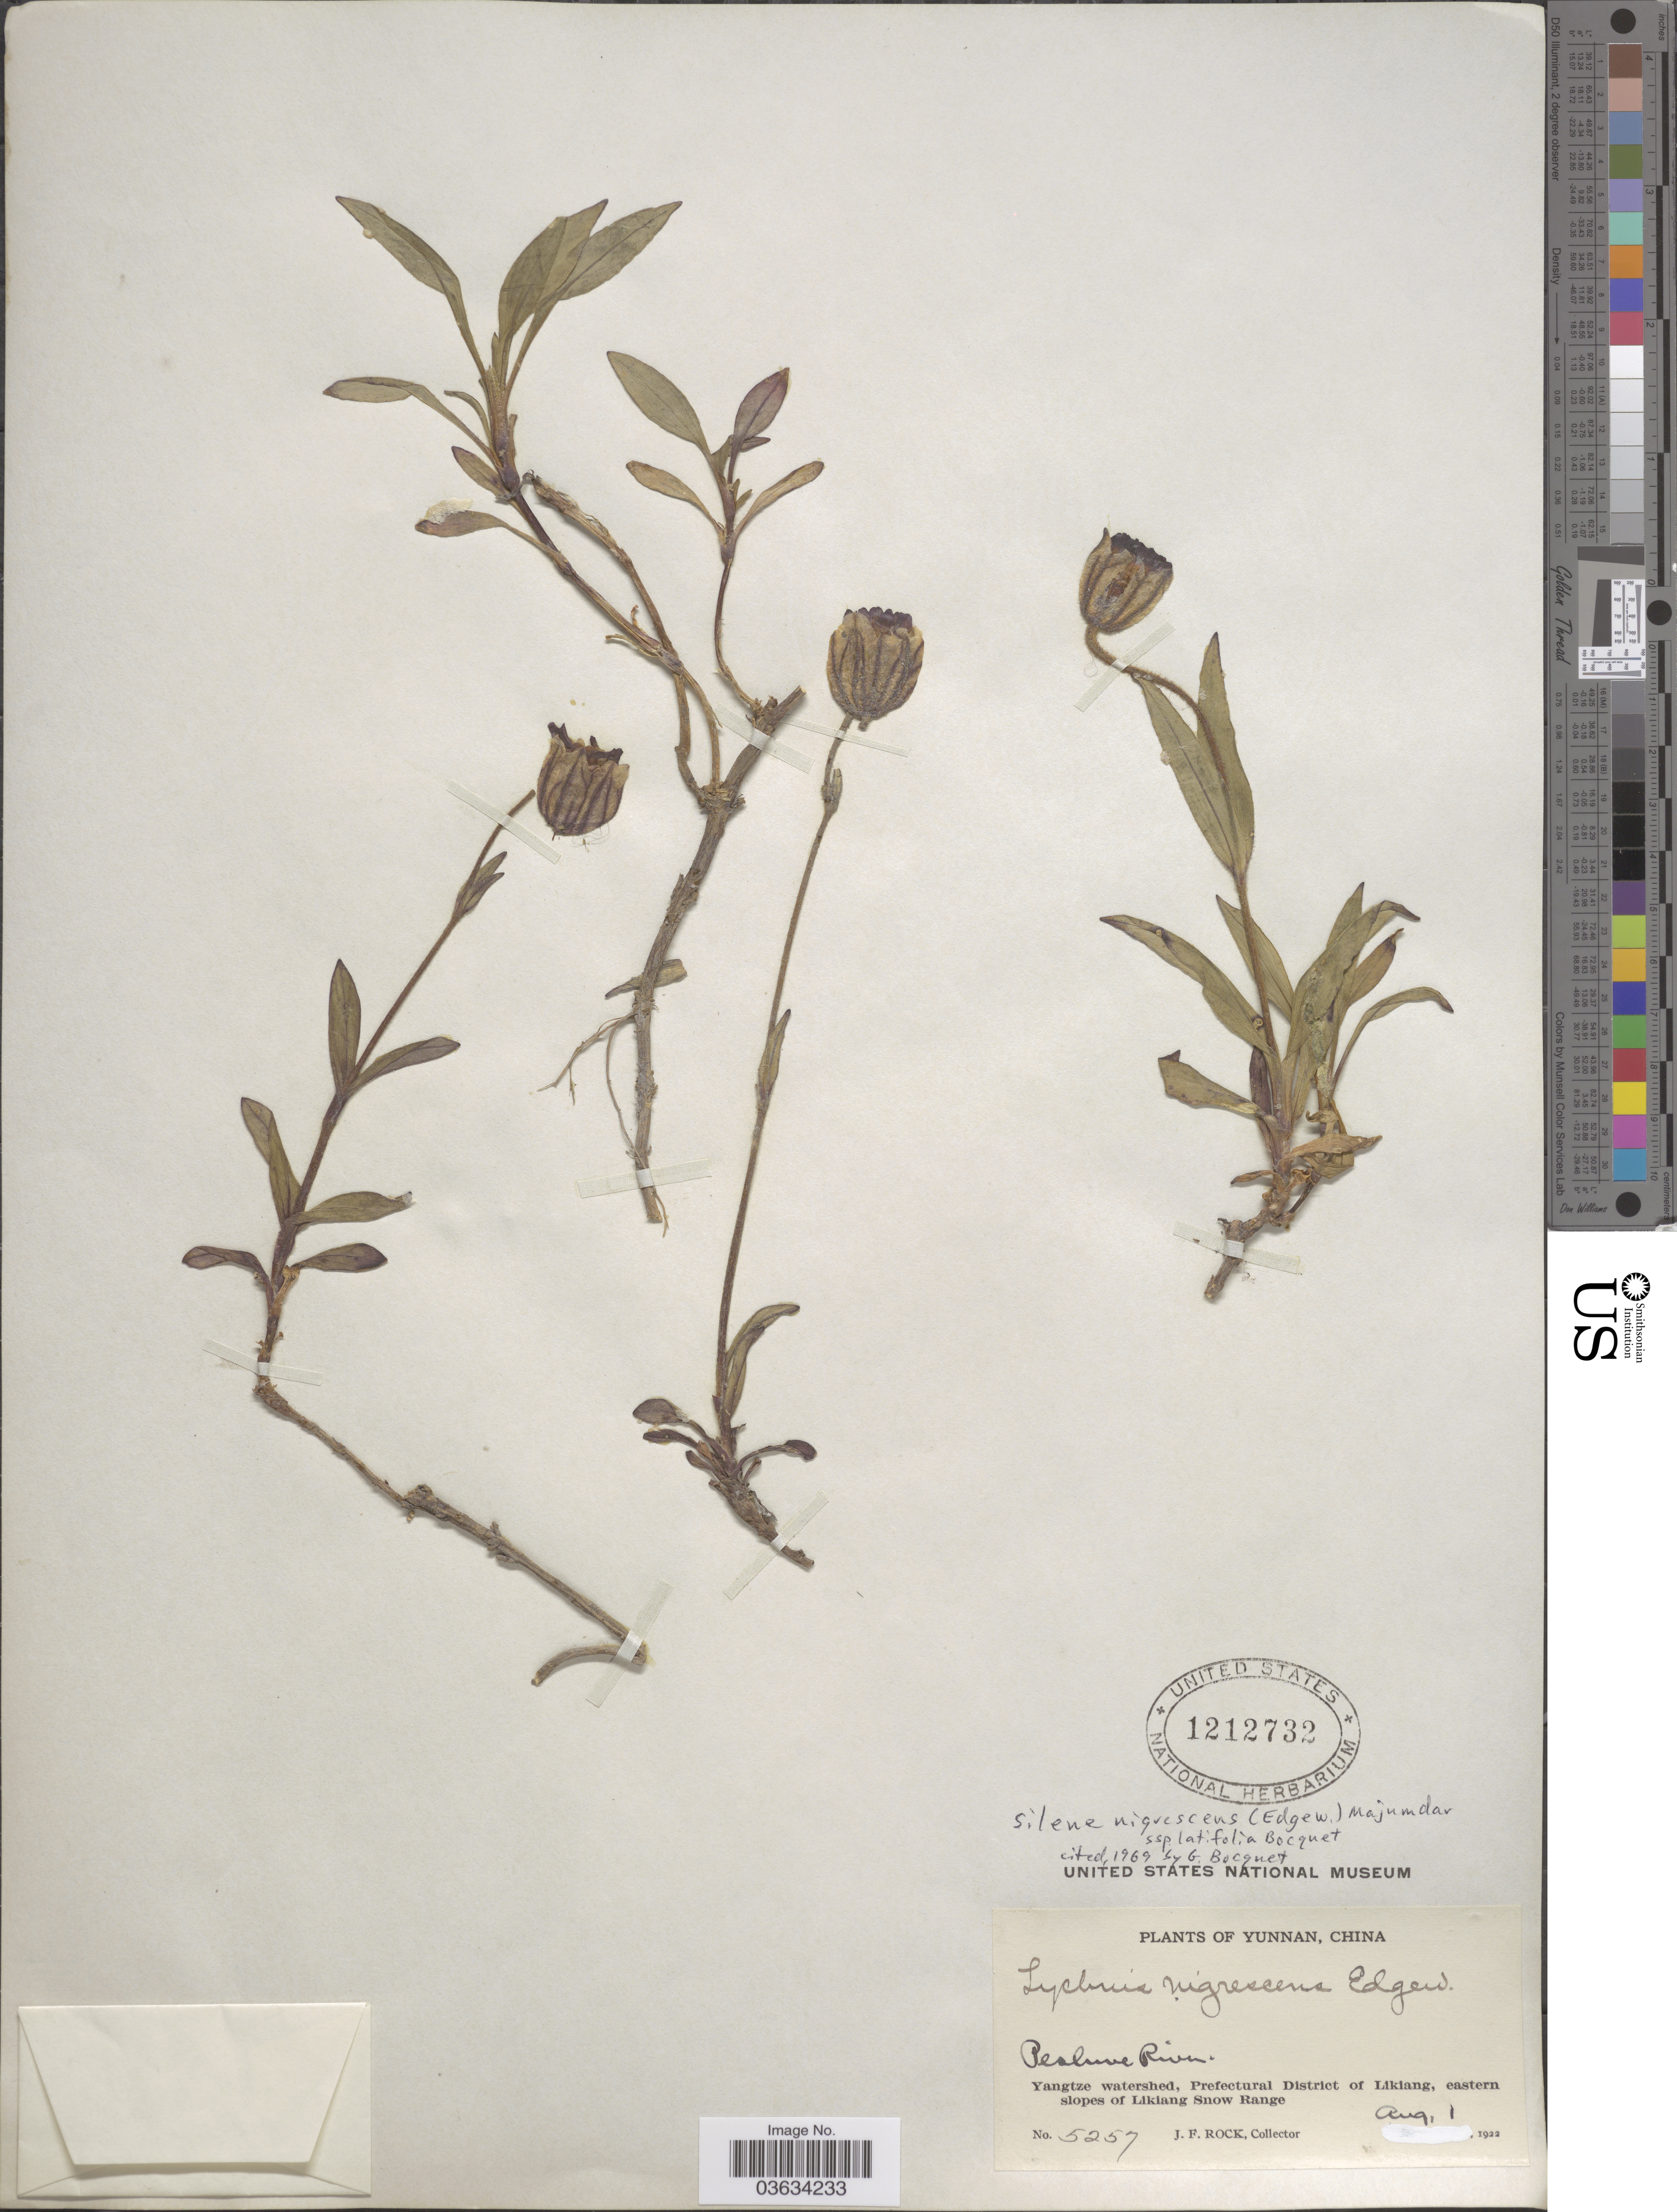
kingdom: Plantae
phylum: Tracheophyta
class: Magnoliopsida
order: Caryophyllales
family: Caryophyllaceae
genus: Silene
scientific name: Silene nigrescens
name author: (Edgew.) Majumdar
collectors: J. Rock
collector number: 5257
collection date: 1922-08-01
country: China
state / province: Yunnan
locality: Peshwe River. Yangtze watershed, Prefectural District of Likiang, eastern slopes of Likiang Snow Range.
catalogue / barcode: US 1212732